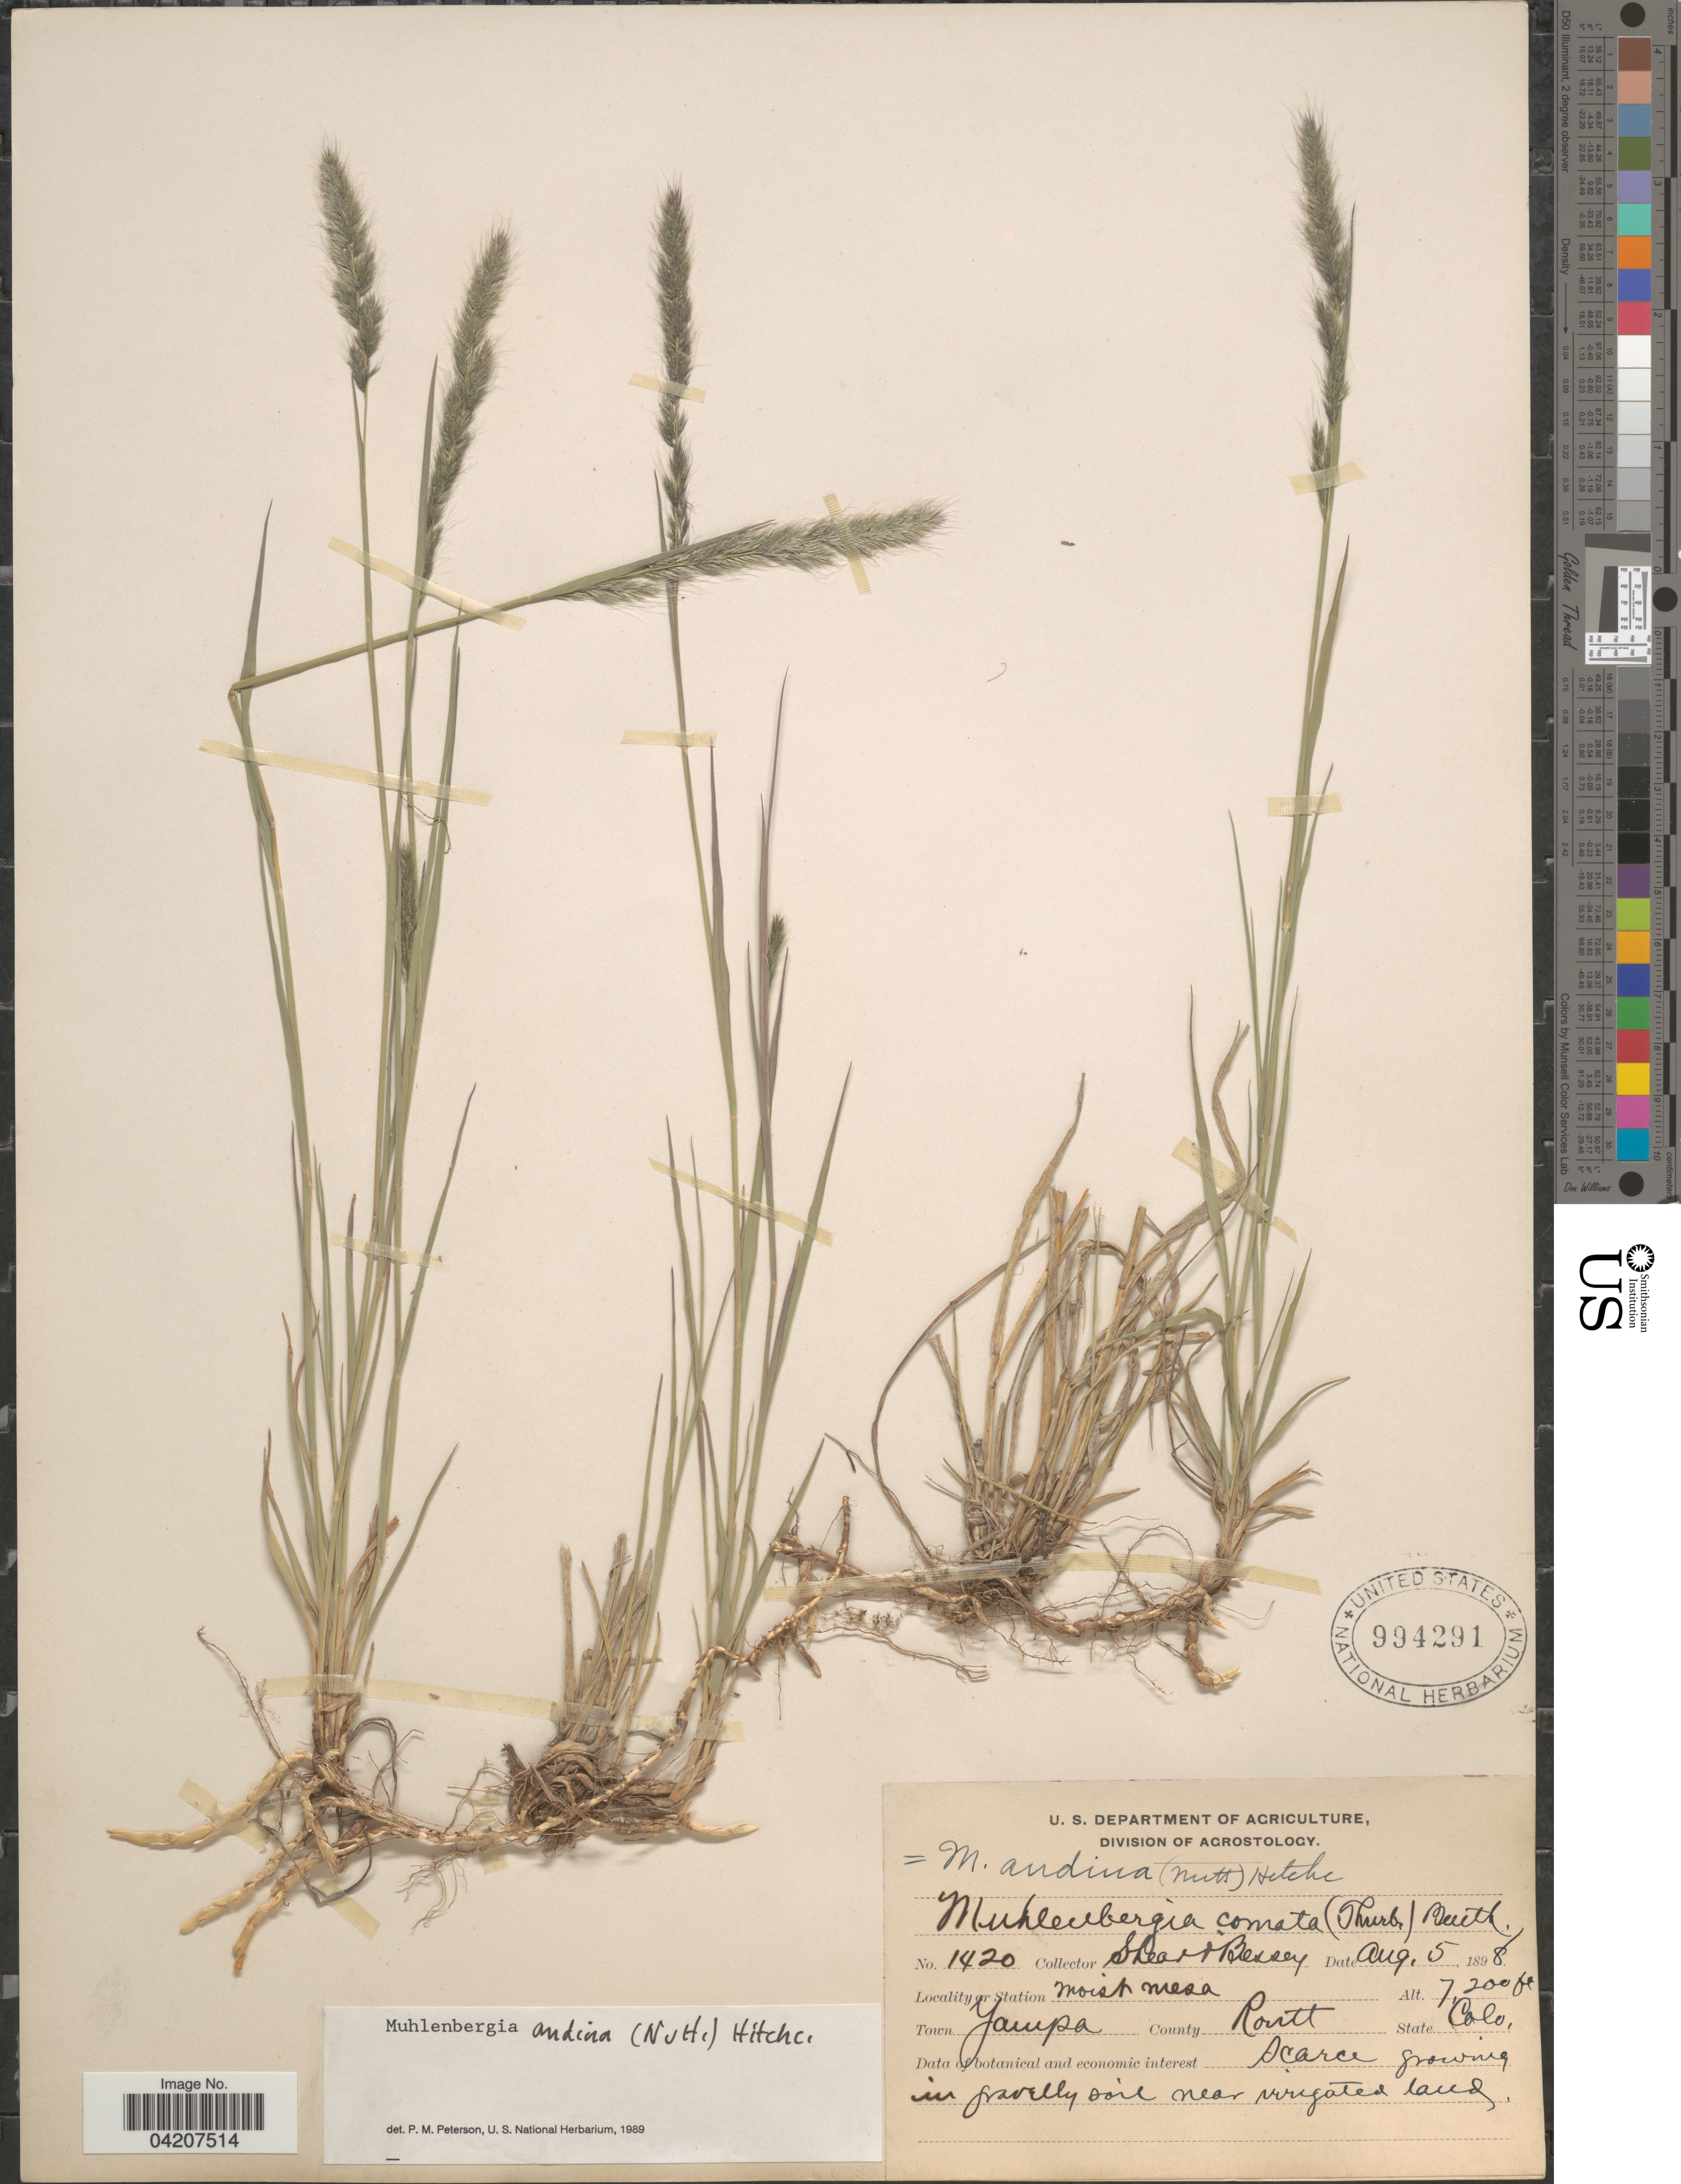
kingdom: Plantae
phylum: Tracheophyta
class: Liliopsida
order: Poales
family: Poaceae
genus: Muhlenbergia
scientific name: Muhlenbergia andina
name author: (Nutt.) Hitchc.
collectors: S. Bessey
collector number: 1420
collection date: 1898-08-05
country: United States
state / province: Colorado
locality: Moist mesa. Town Yampa. County Routt.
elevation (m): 2195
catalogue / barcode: US 994291